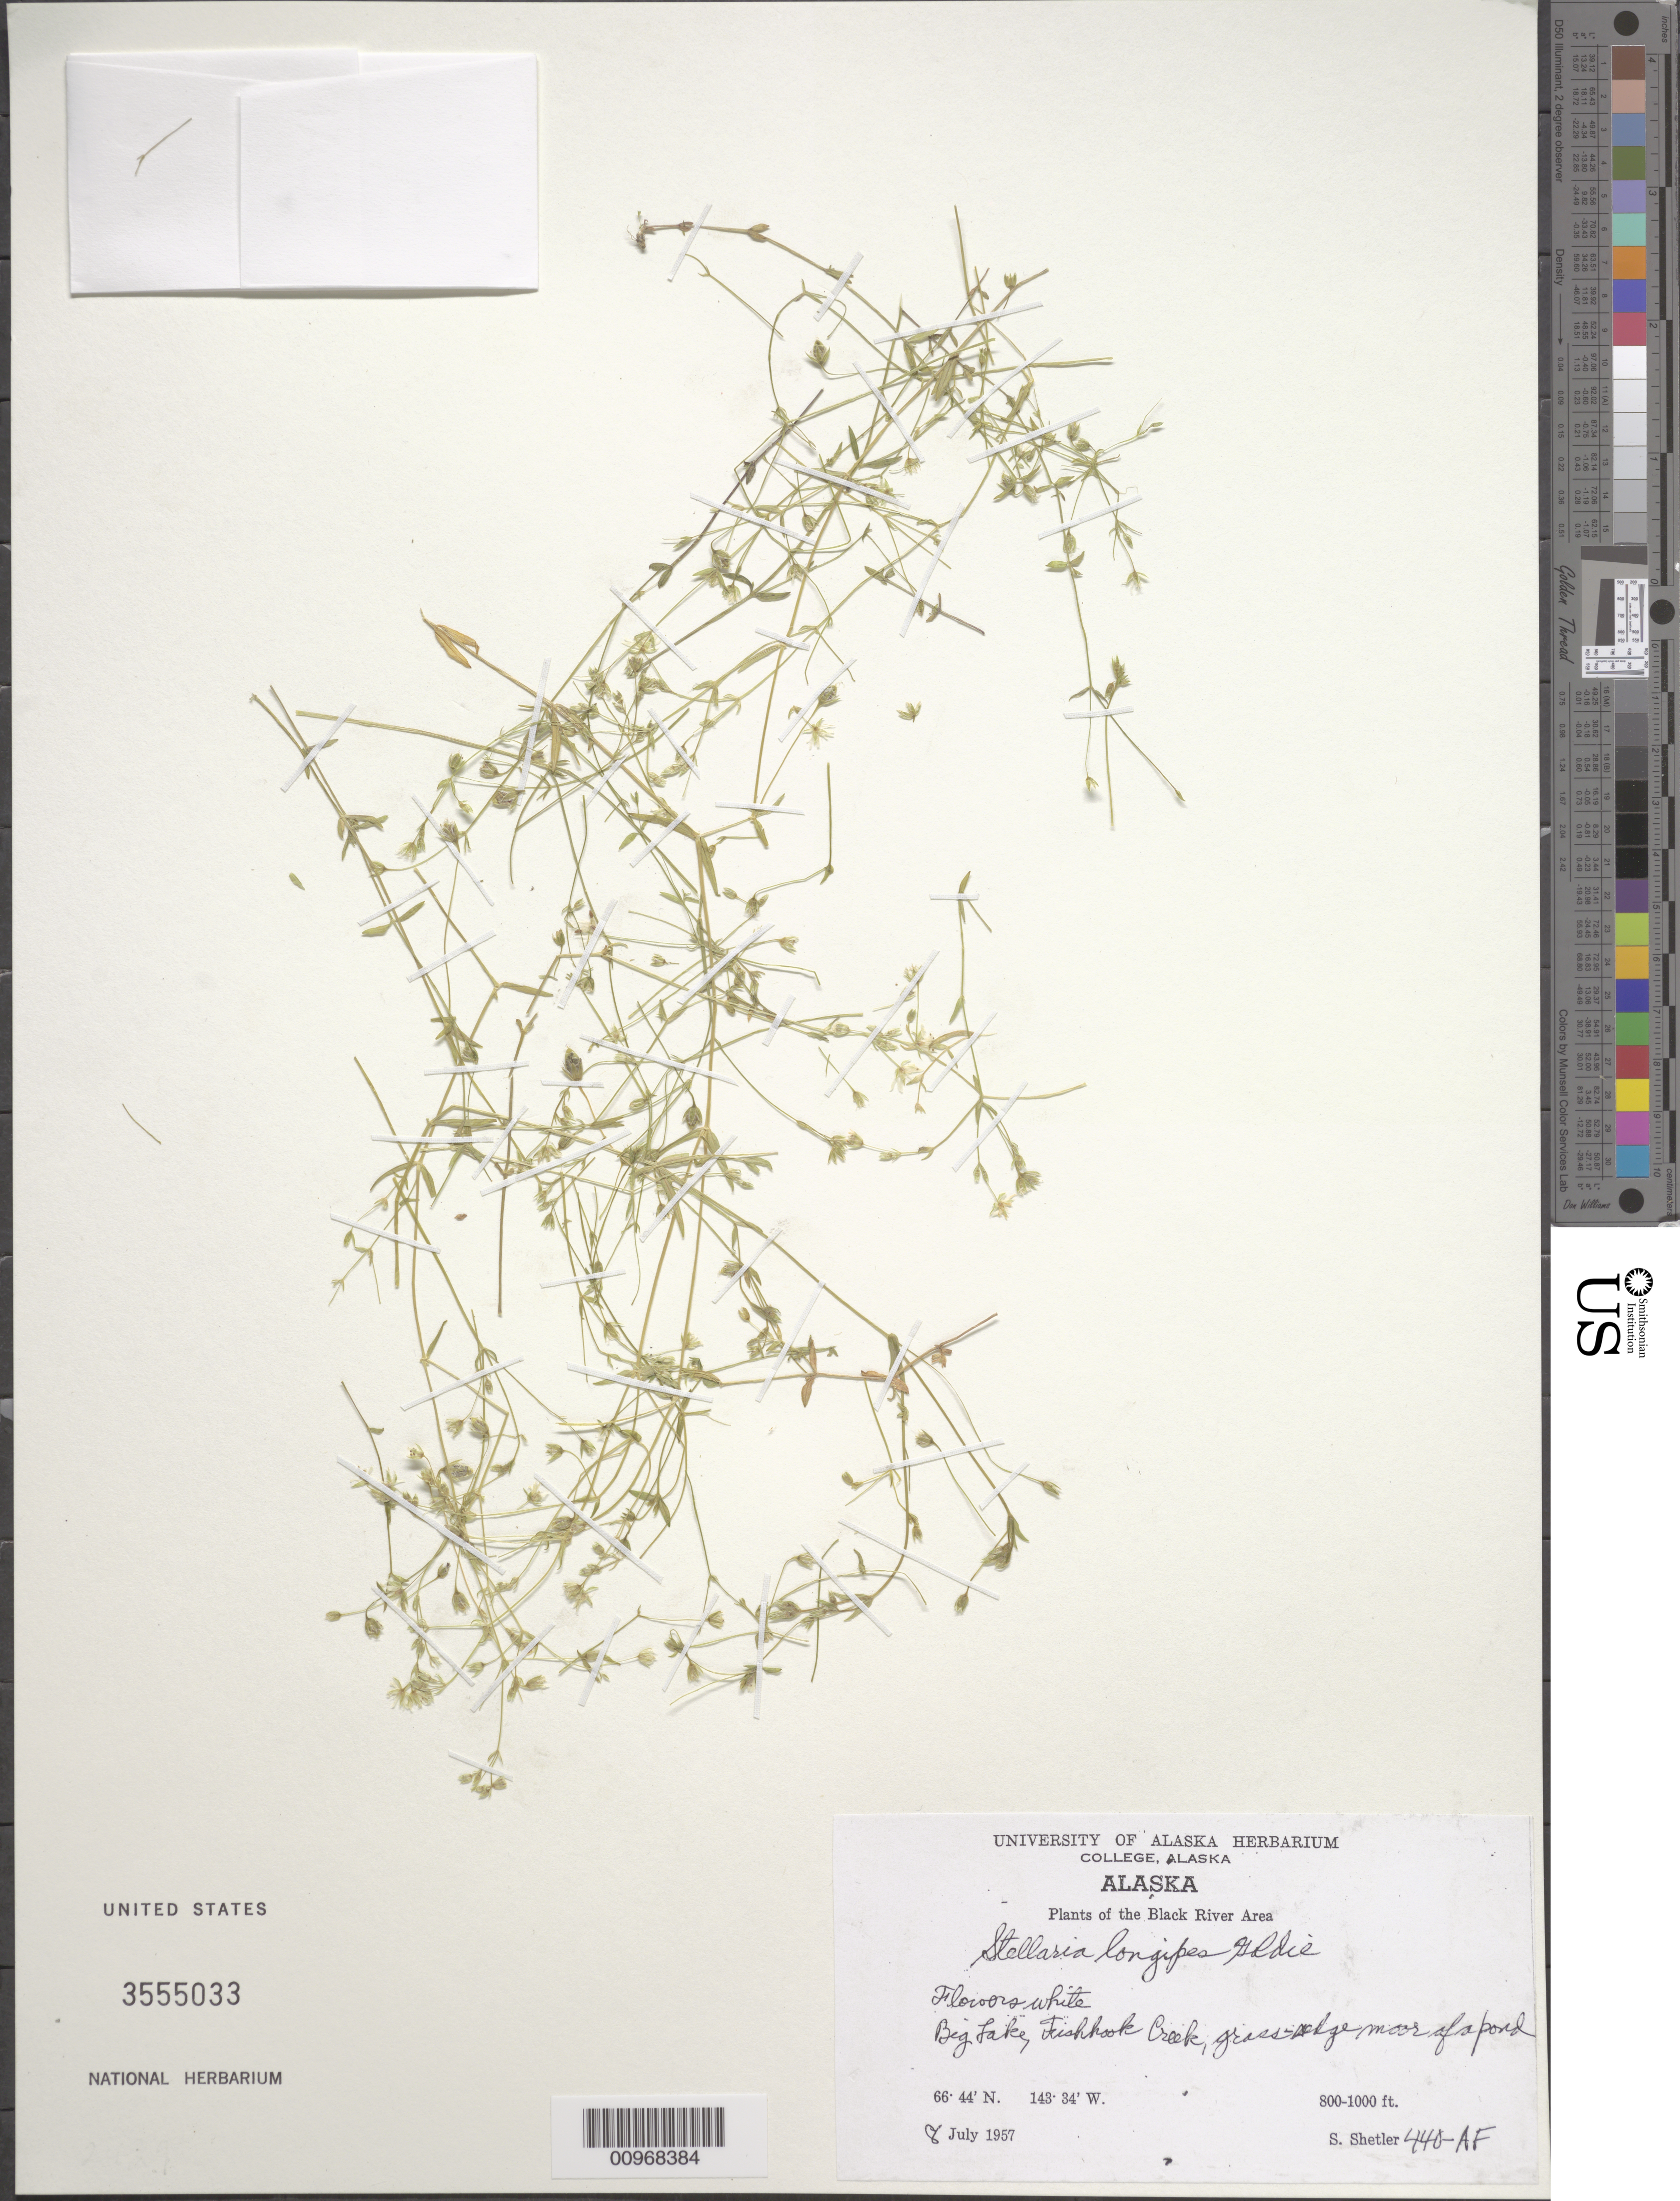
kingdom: Plantae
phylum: Tracheophyta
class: Magnoliopsida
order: Caryophyllales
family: Caryophyllaceae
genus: Stellaria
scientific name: Stellaria longipes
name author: Goldie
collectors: S. Shetler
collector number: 440-AF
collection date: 1957-07-08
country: United States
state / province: Alaska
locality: Black River Area. Big Lake, Fishhook Creek.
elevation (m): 244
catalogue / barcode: US 3555033